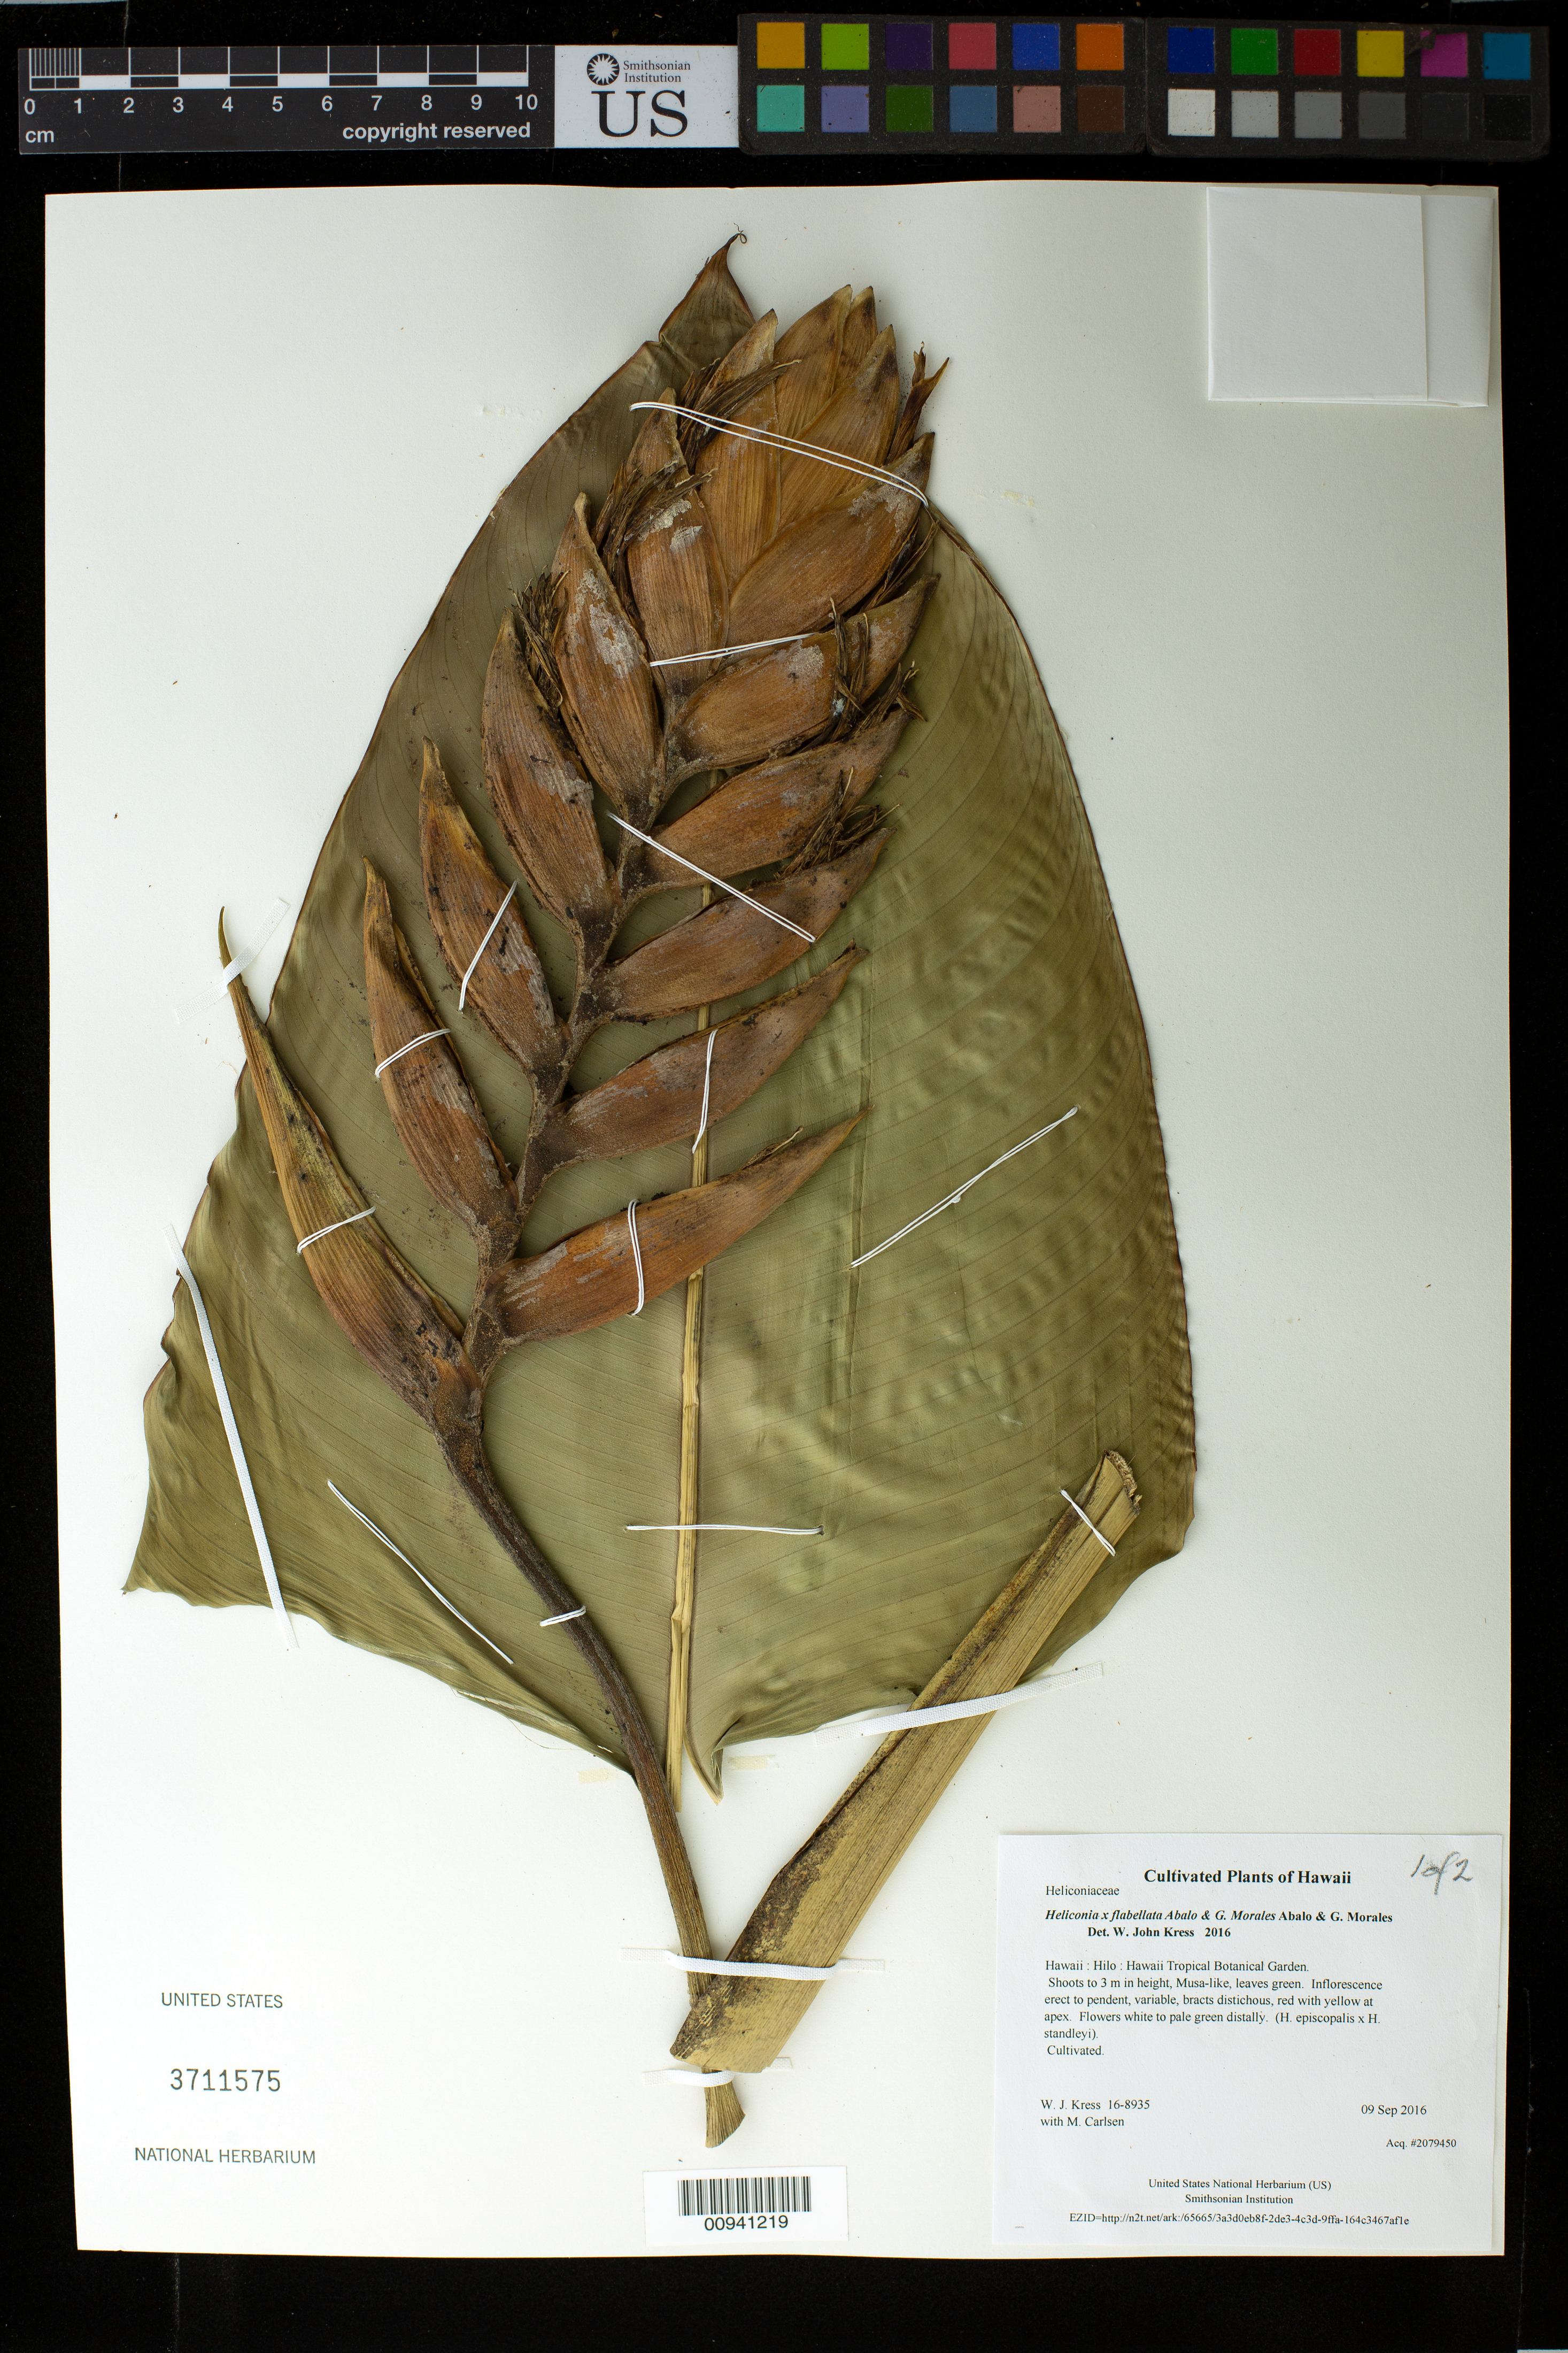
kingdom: Plantae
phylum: Tracheophyta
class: Liliopsida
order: Zingiberales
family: Heliconiaceae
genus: Heliconia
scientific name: Heliconia x flabellata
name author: Abalo & G. Morales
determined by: Kress, W. J., (US), Smithsonian Institution - National Museum of Natural History (UNITED STATES)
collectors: W. J. Kress & M. M. Carlsen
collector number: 16-8935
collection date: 2016-09-09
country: United States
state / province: Hawaii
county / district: Hawaii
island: Hawaii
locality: Hawaii Tropical Botanical Garden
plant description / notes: Frozen tissue stored in Biorepository at AG5NO41; dried tissue stored at AG5NO43.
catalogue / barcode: US 3711575